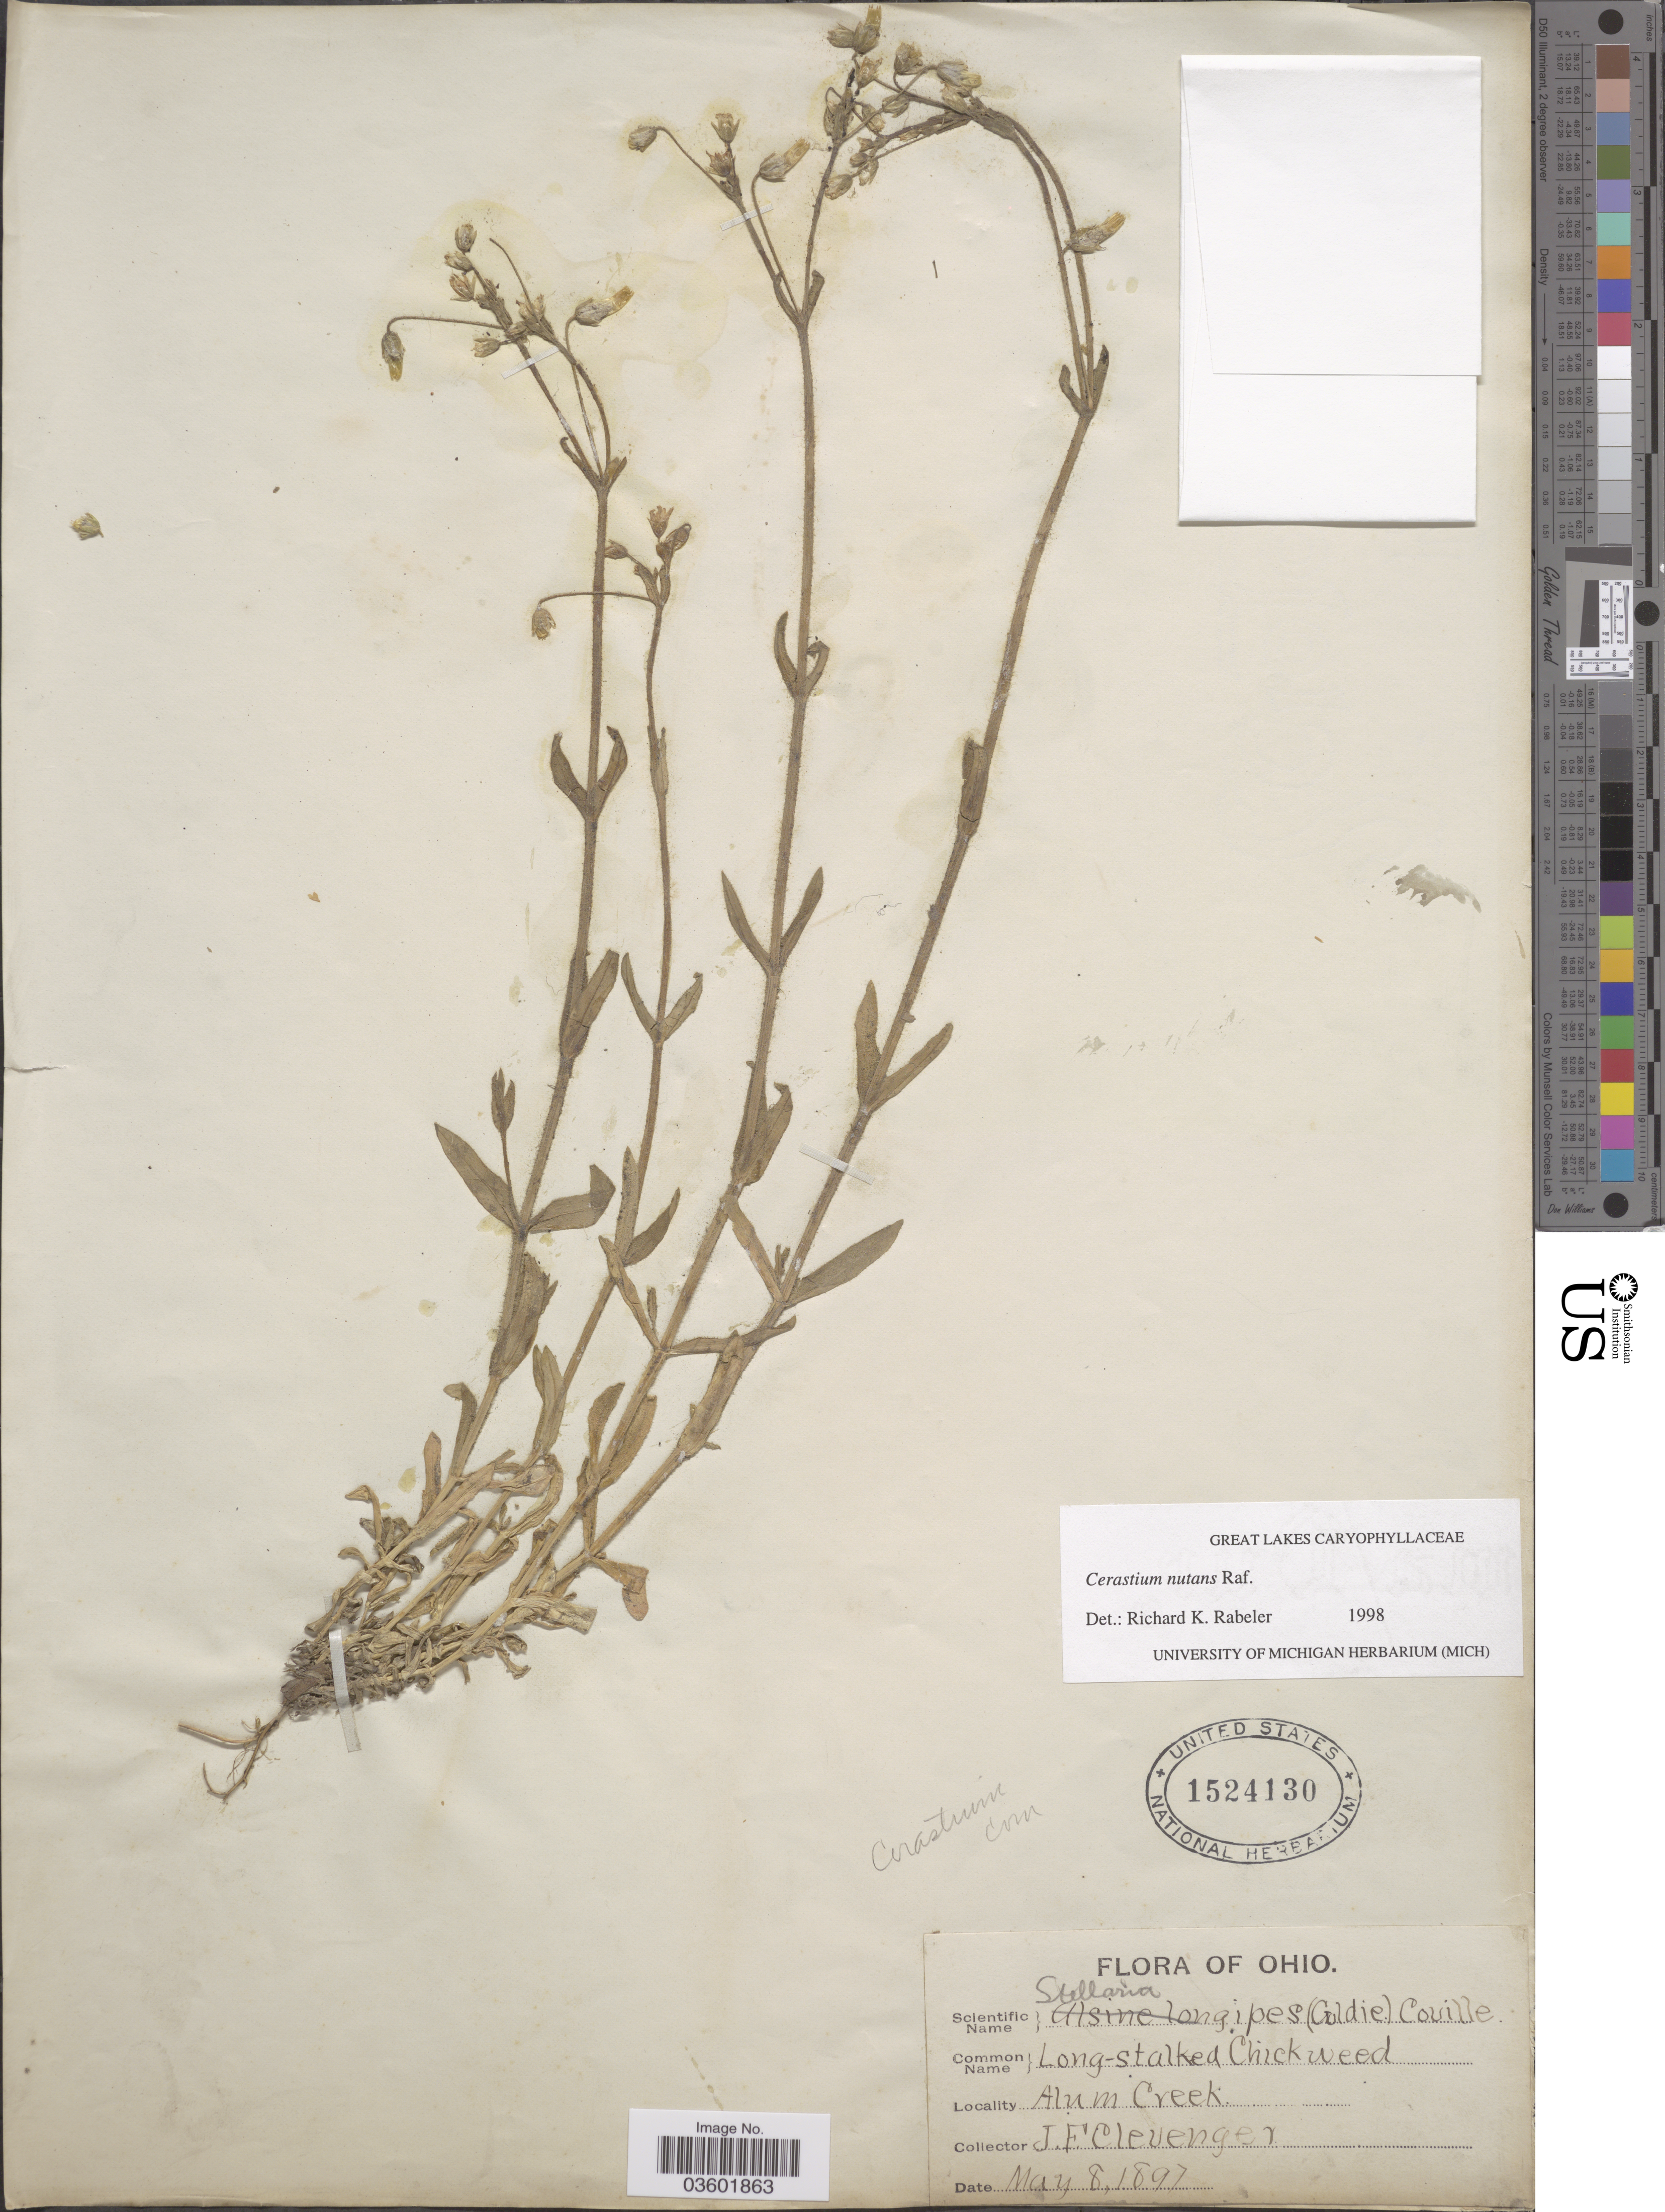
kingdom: Plantae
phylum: Tracheophyta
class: Magnoliopsida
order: Caryophyllales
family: Caryophyllaceae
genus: Cerastium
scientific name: Cerastium nutans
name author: Raf.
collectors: J. F. Clevenger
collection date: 1897-05-08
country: United States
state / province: Ohio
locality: Alum Creek.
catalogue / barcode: US 1524130